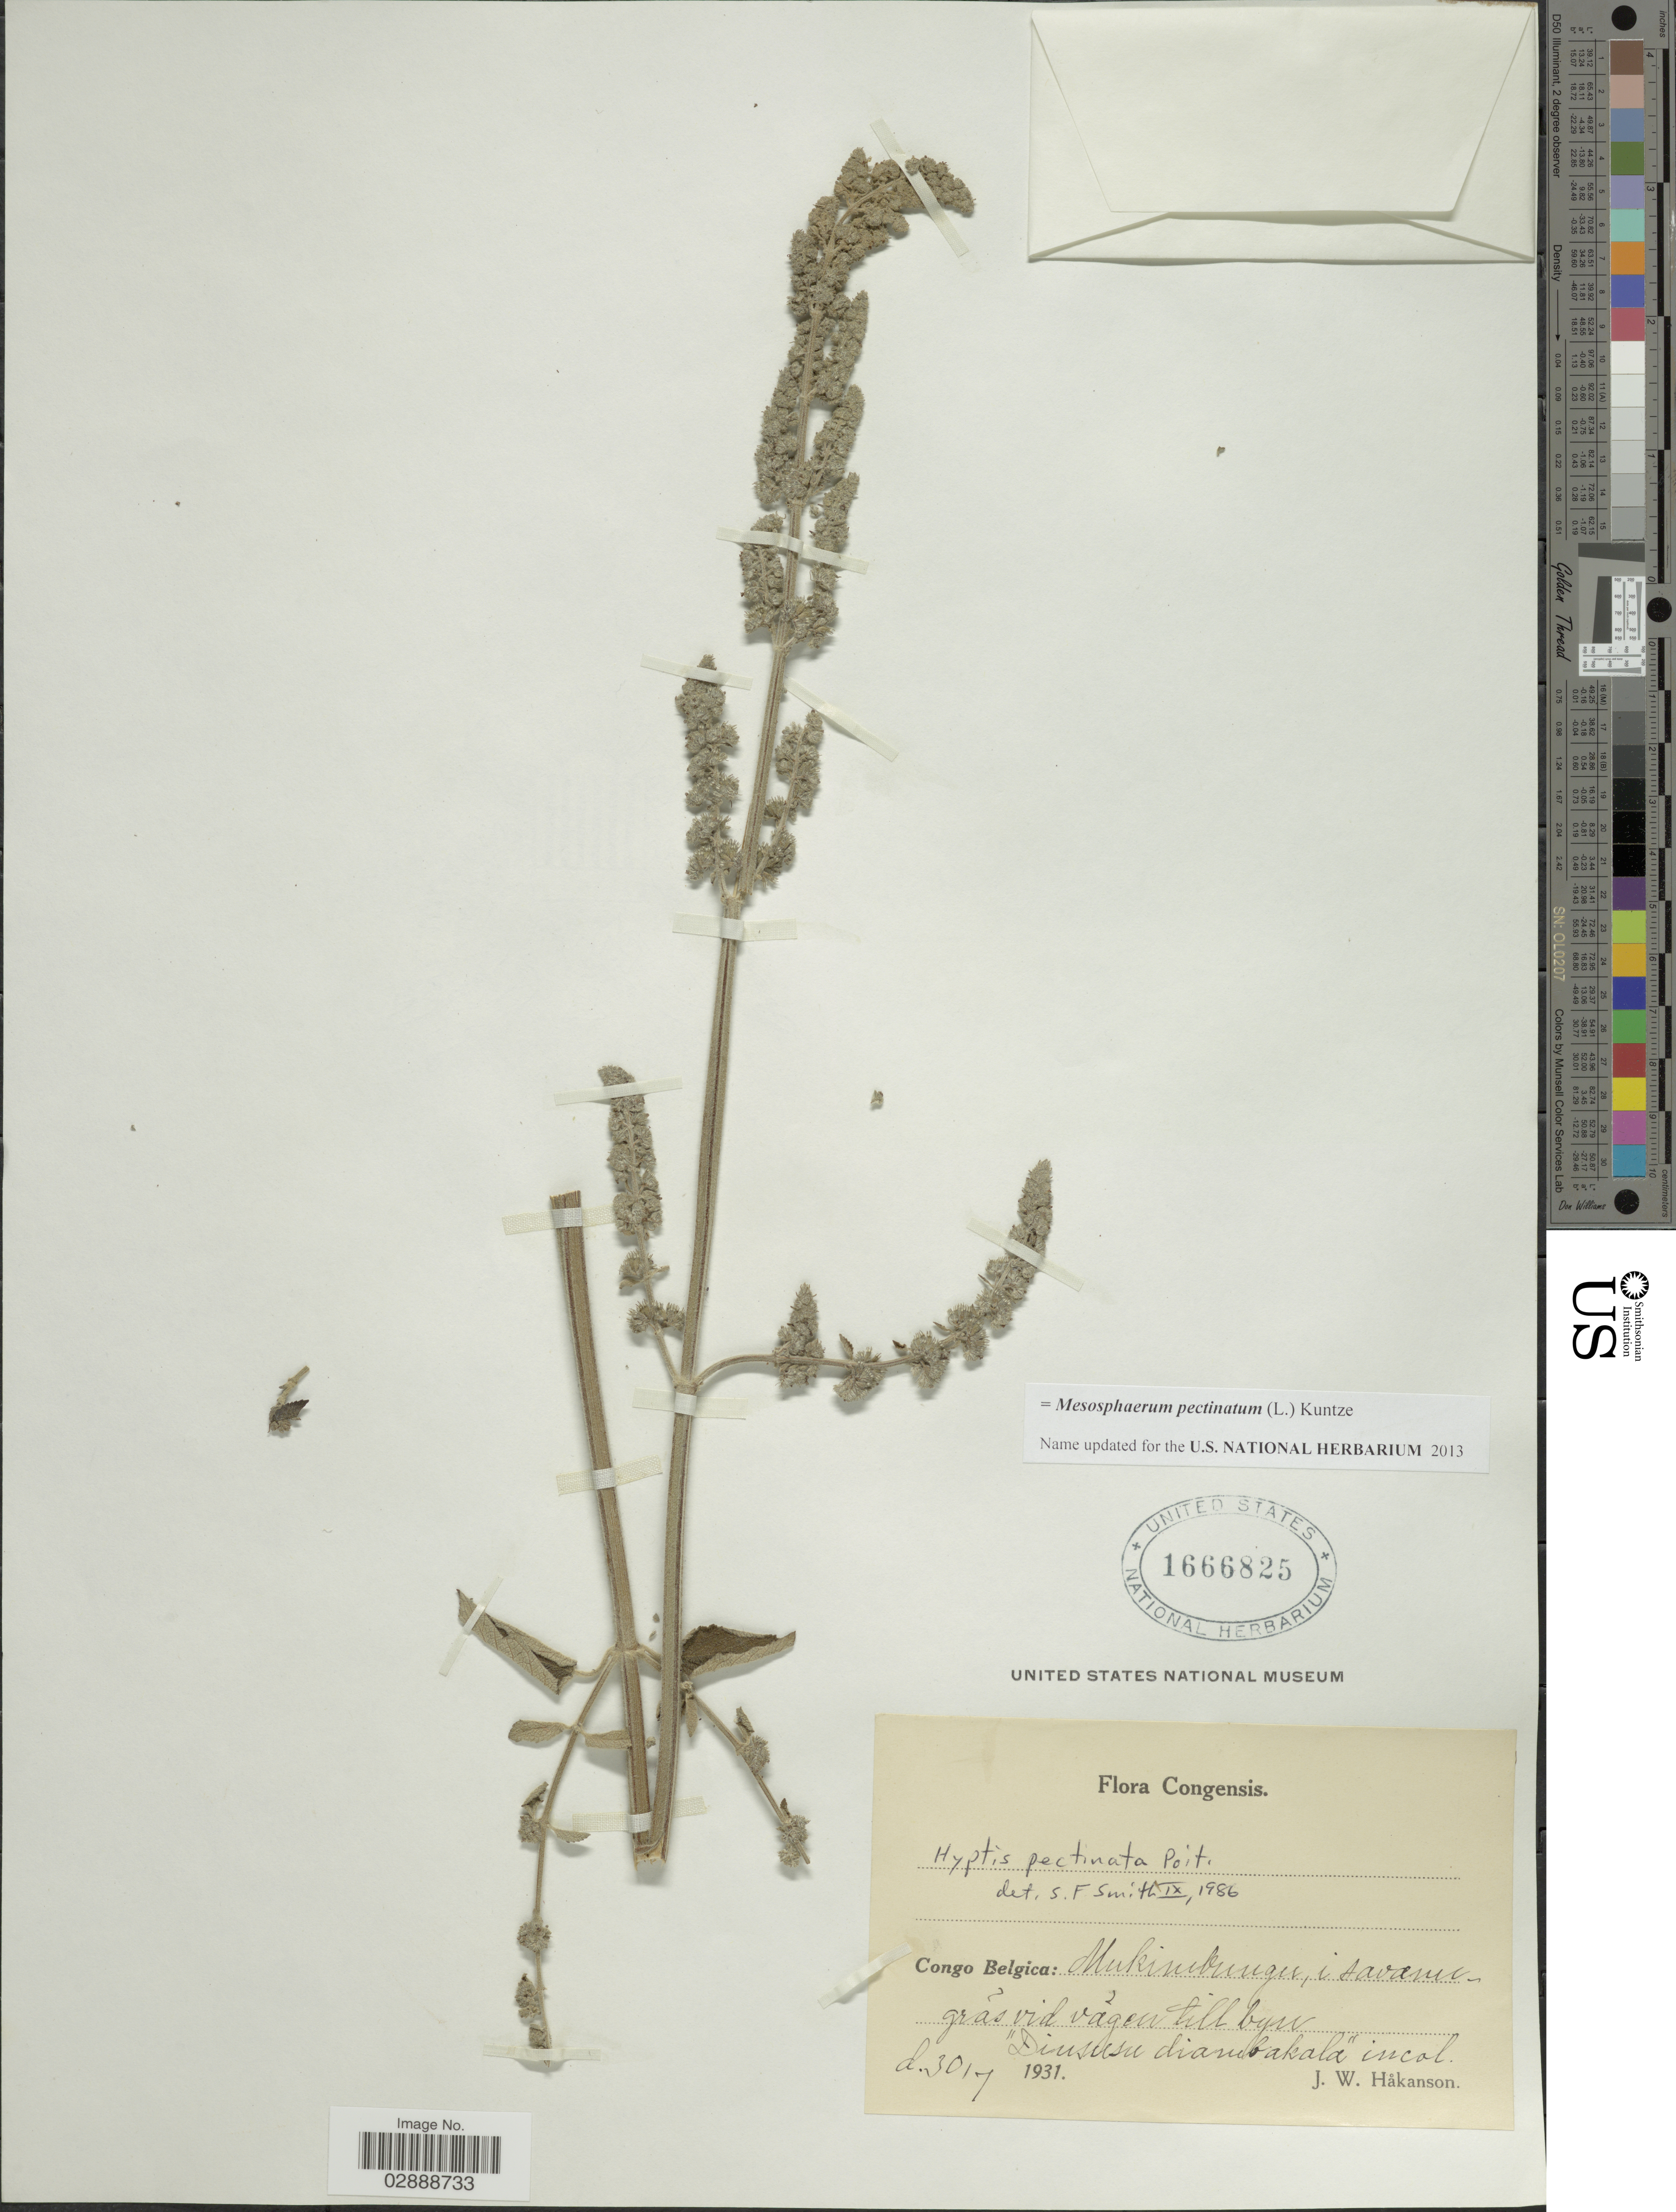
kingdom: Plantae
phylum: Tracheophyta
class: Magnoliopsida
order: Lamiales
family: Lamiaceae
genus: Mesosphaerum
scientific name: Mesosphaerum pectinatum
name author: (L.) Kuntze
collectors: J. Håkanson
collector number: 3017*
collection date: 1931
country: Congo, Democratic Republic of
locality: Congo Belgica: Mukimbungu.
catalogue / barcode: US 1666825